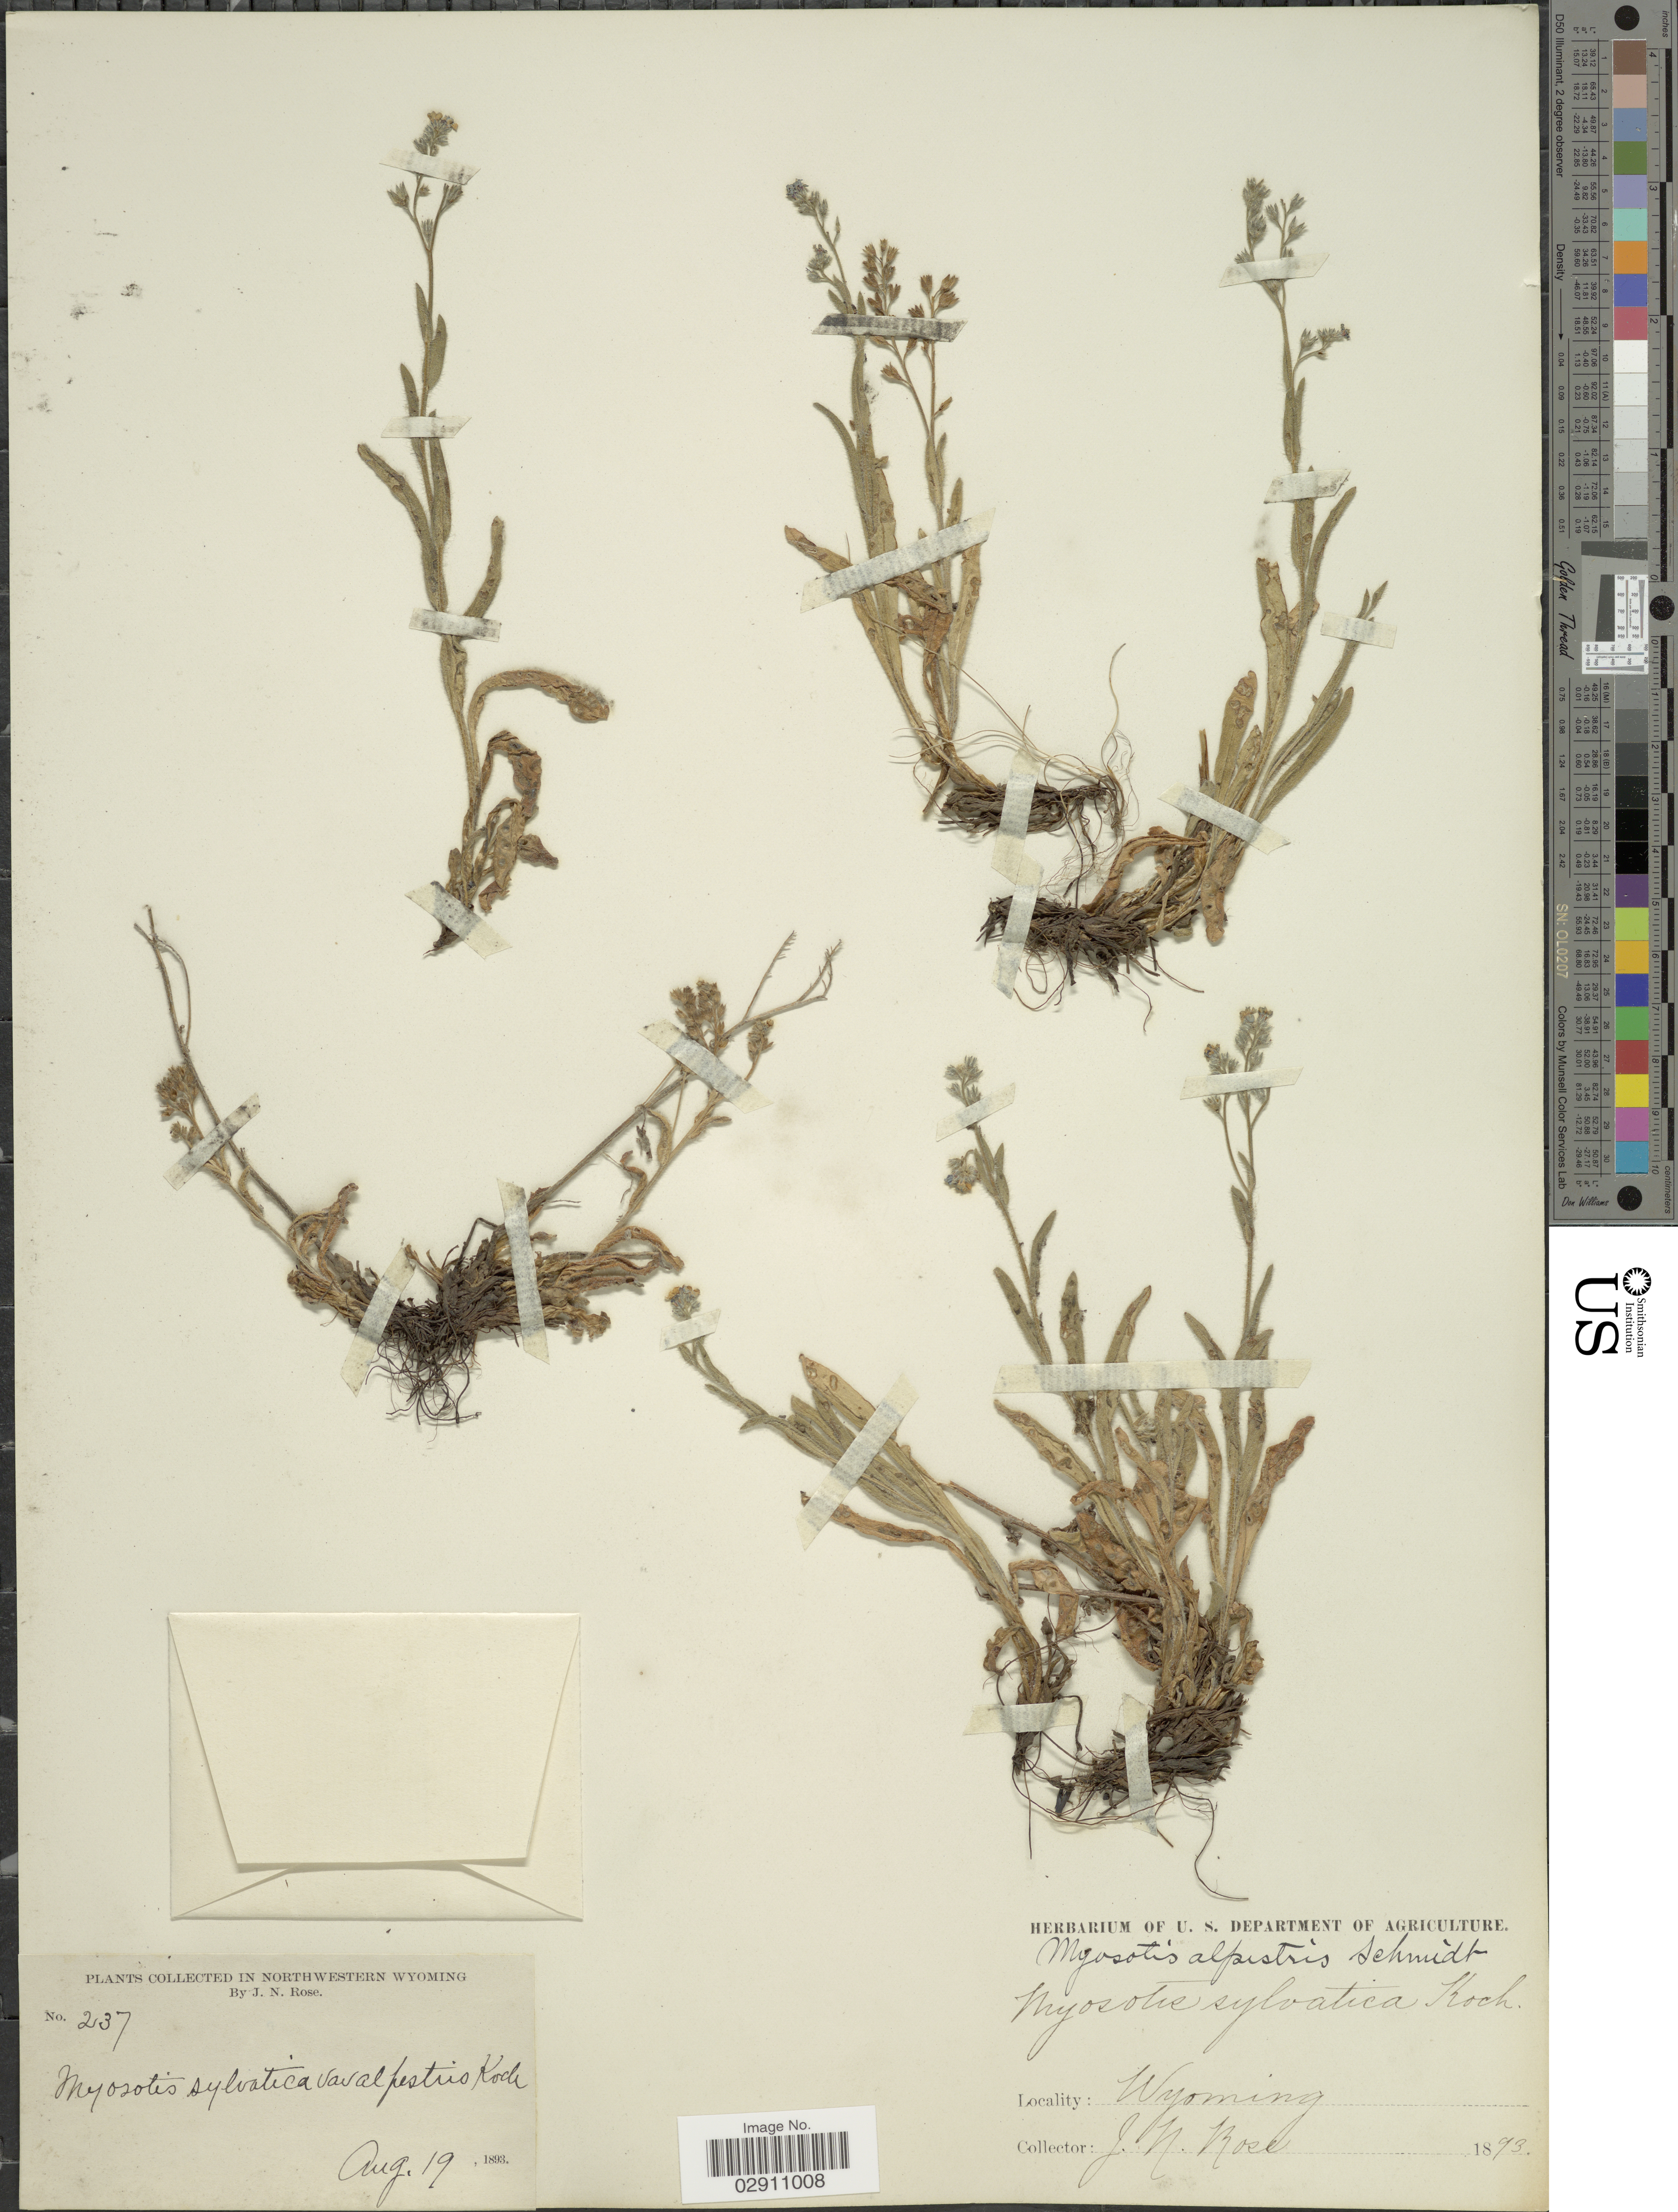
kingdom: Plantae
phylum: Tracheophyta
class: Magnoliopsida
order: Boraginales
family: Boraginaceae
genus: Myosotis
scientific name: Myosotis alpestris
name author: F.W. Schmidt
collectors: J. N. Rose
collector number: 237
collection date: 1893-08-19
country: United States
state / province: Wyoming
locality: Northwestern Wyoming.